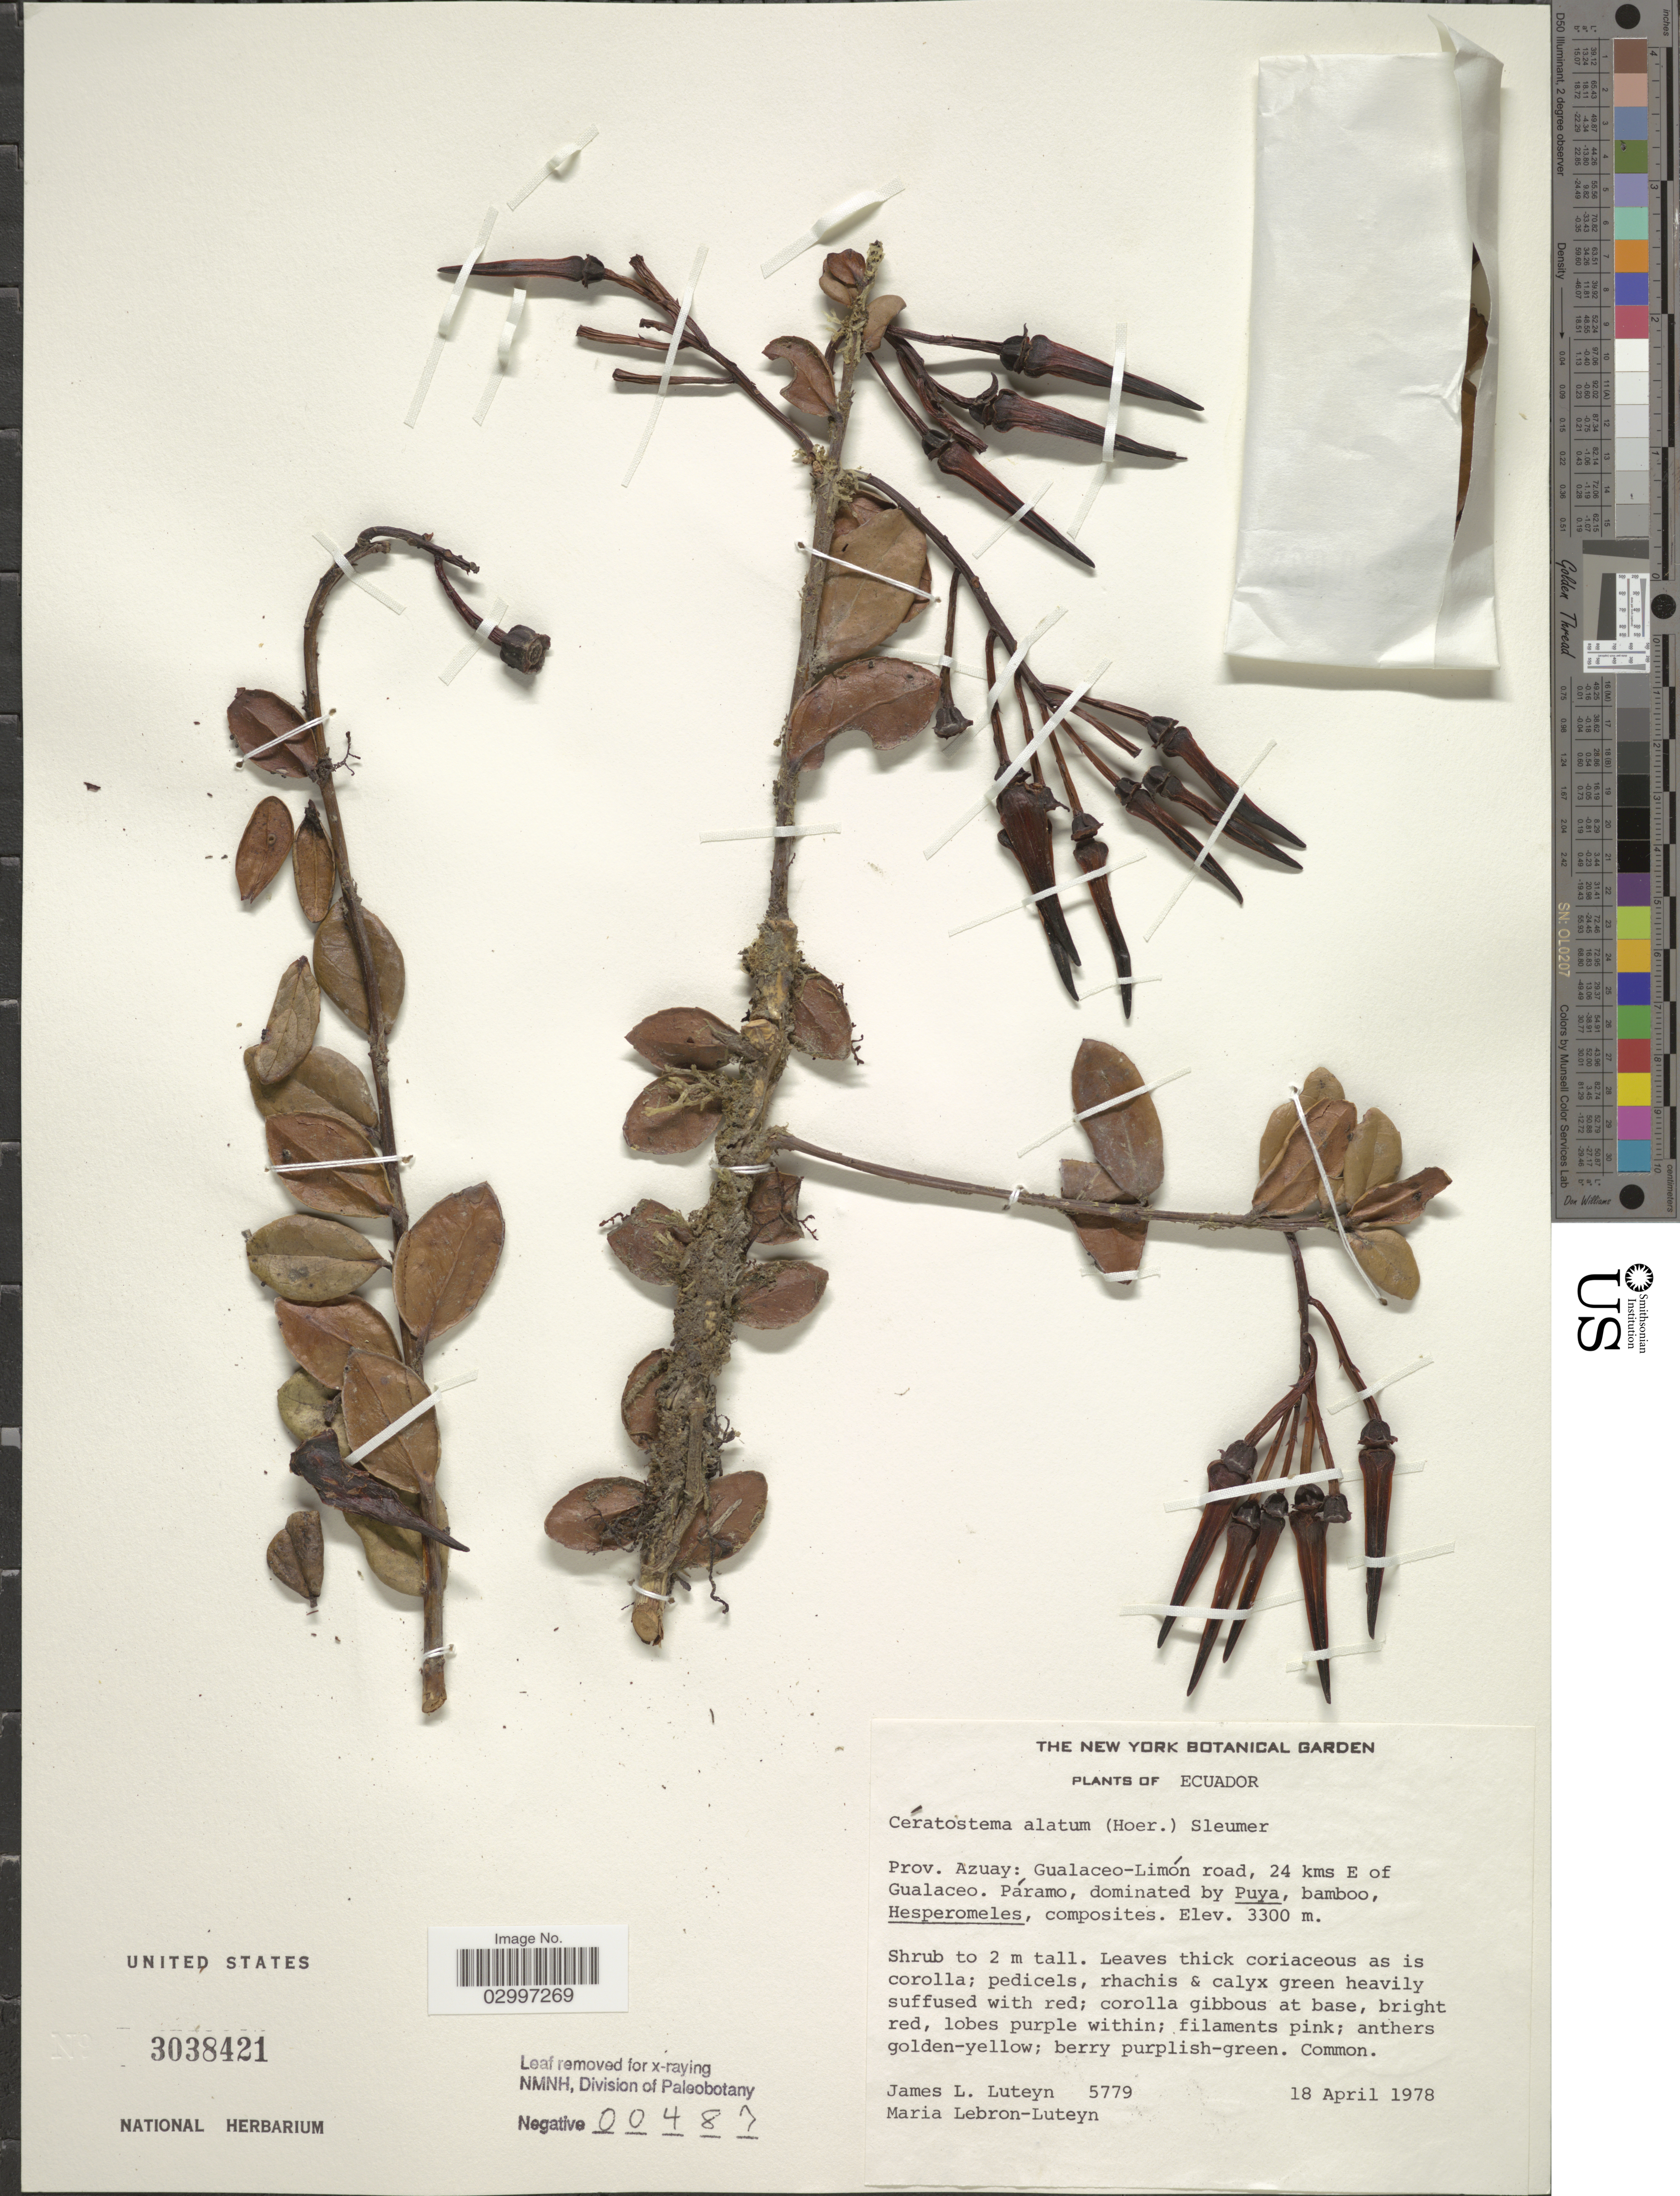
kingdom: Plantae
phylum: Tracheophyta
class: Magnoliopsida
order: Ericales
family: Ericaceae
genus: Ceratostema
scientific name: Ceratostema alatum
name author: (Hoerold) Sleumer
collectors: J. Luteyn & M. L. Lebrón-Luteyn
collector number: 5779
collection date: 1978-04-18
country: Ecuador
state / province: Azuay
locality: Gualaceo-Limón road, 24 kms E of Gualaceo.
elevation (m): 3300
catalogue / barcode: US 3038421